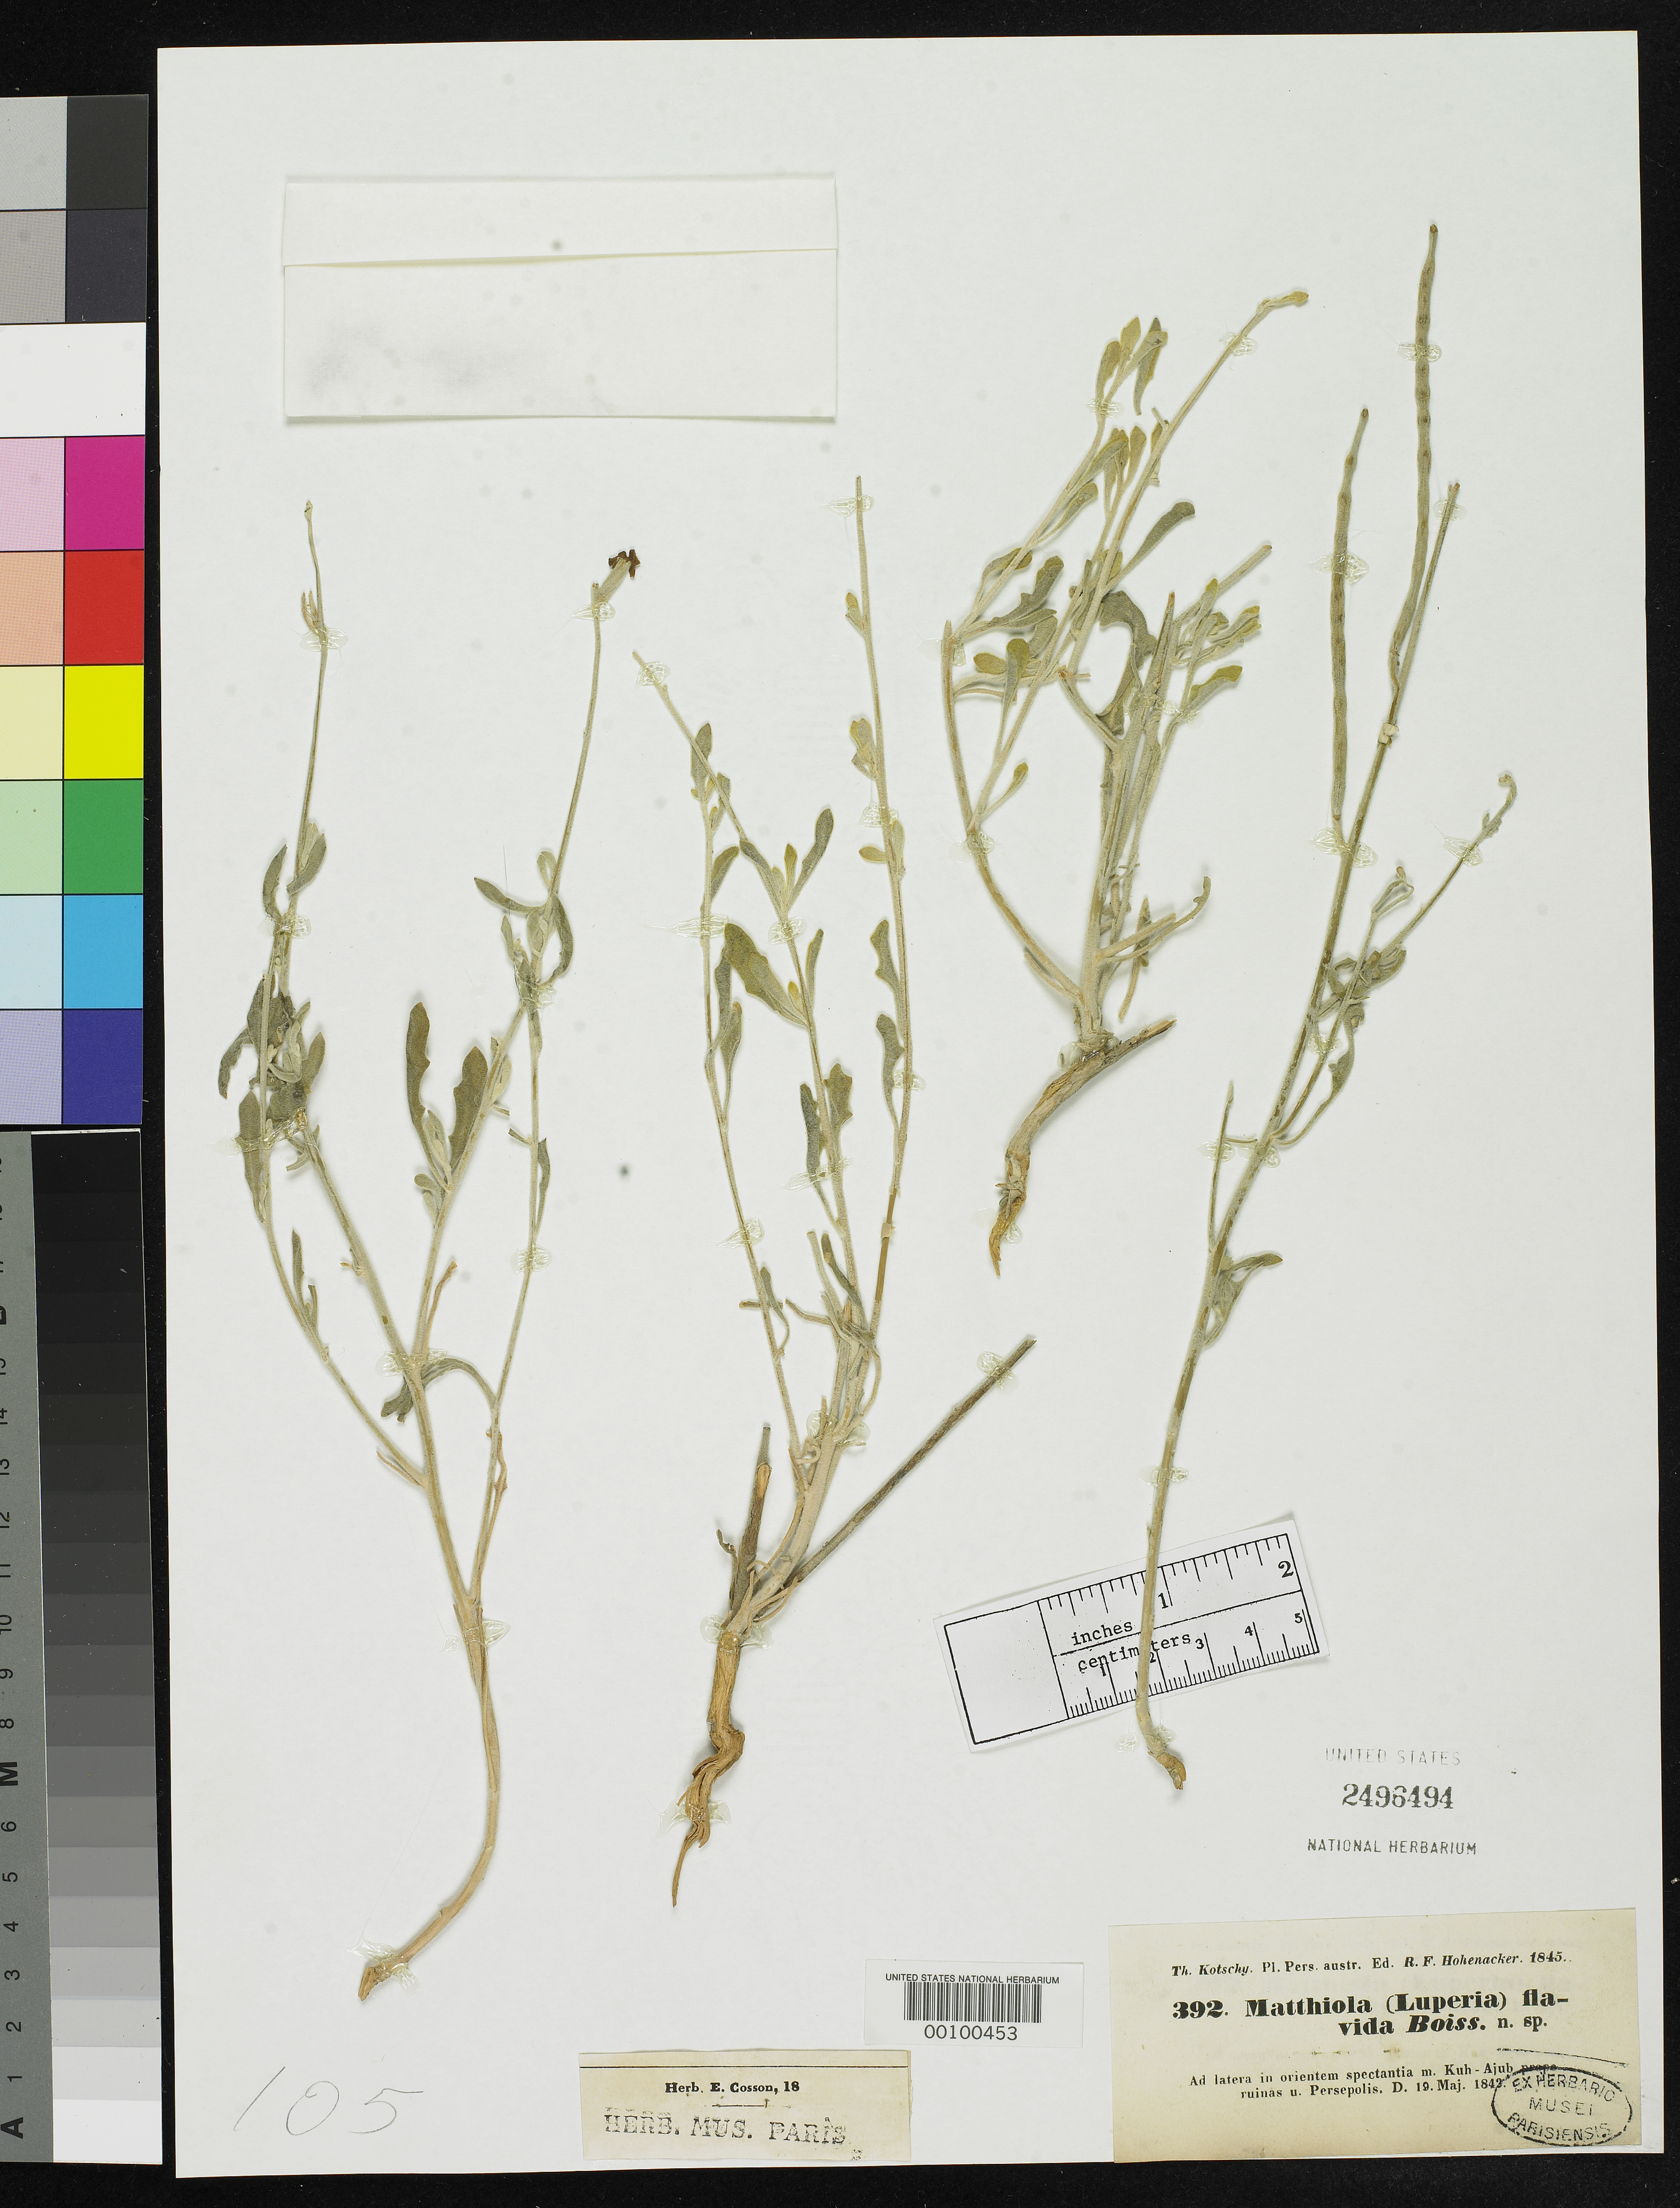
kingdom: Plantae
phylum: Tracheophyta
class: Magnoliopsida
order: Brassicales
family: Brassicaceae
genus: Matthiola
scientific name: Matthiola flavida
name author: Boiss.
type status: Isotype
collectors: K. G. Kotschy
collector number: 392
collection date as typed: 19 May 1842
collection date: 1842-05-19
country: Iran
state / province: Fars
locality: Kuh Ajub, near Persepolis.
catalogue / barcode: US 2496494